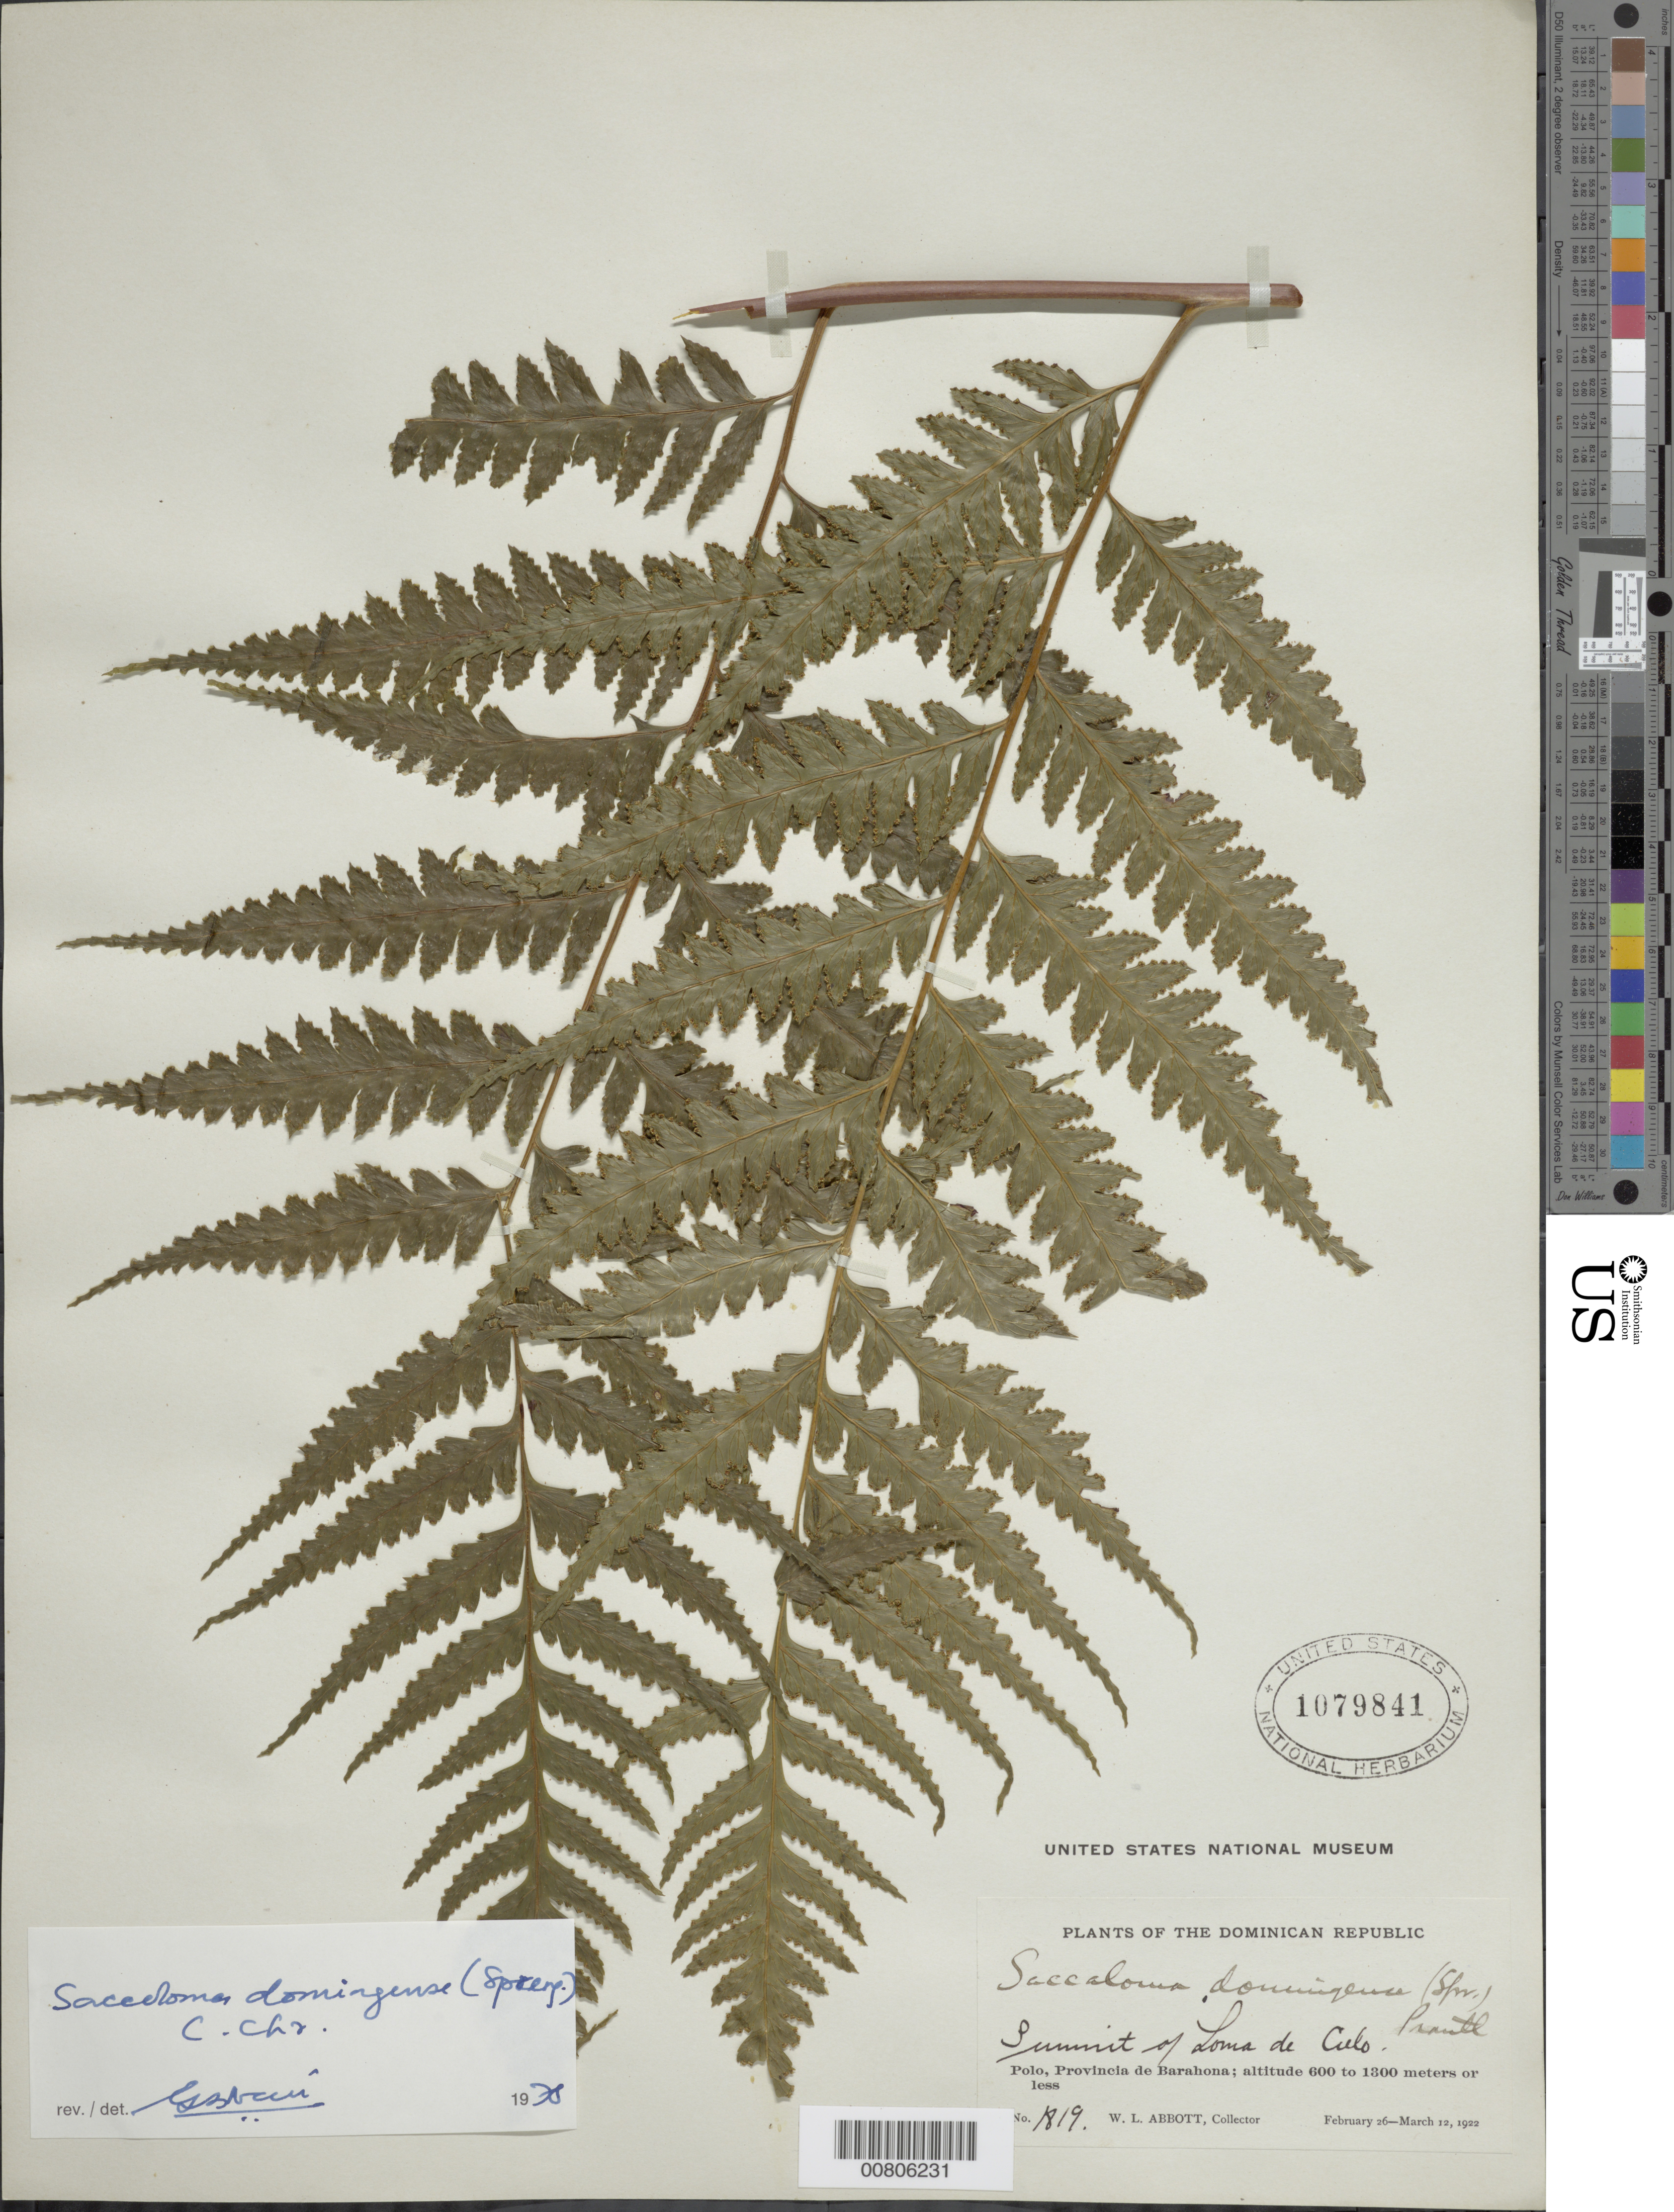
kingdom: Plantae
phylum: Tracheophyta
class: Polypodiopsida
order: Polypodiales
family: Saccolomataceae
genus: Saccoloma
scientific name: Saccoloma domingense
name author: (Spreng.) C. Chr.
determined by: Nair, G. B.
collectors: W. L. Abbott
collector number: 1819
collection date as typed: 26 Feb 1922 to 12 Mar 1922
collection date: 1922-02-26/1922-03-12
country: Dominican Republic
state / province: Barahona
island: Hispaniola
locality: Polo, summit of Loma de Ciebo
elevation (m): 600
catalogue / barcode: US 1079841